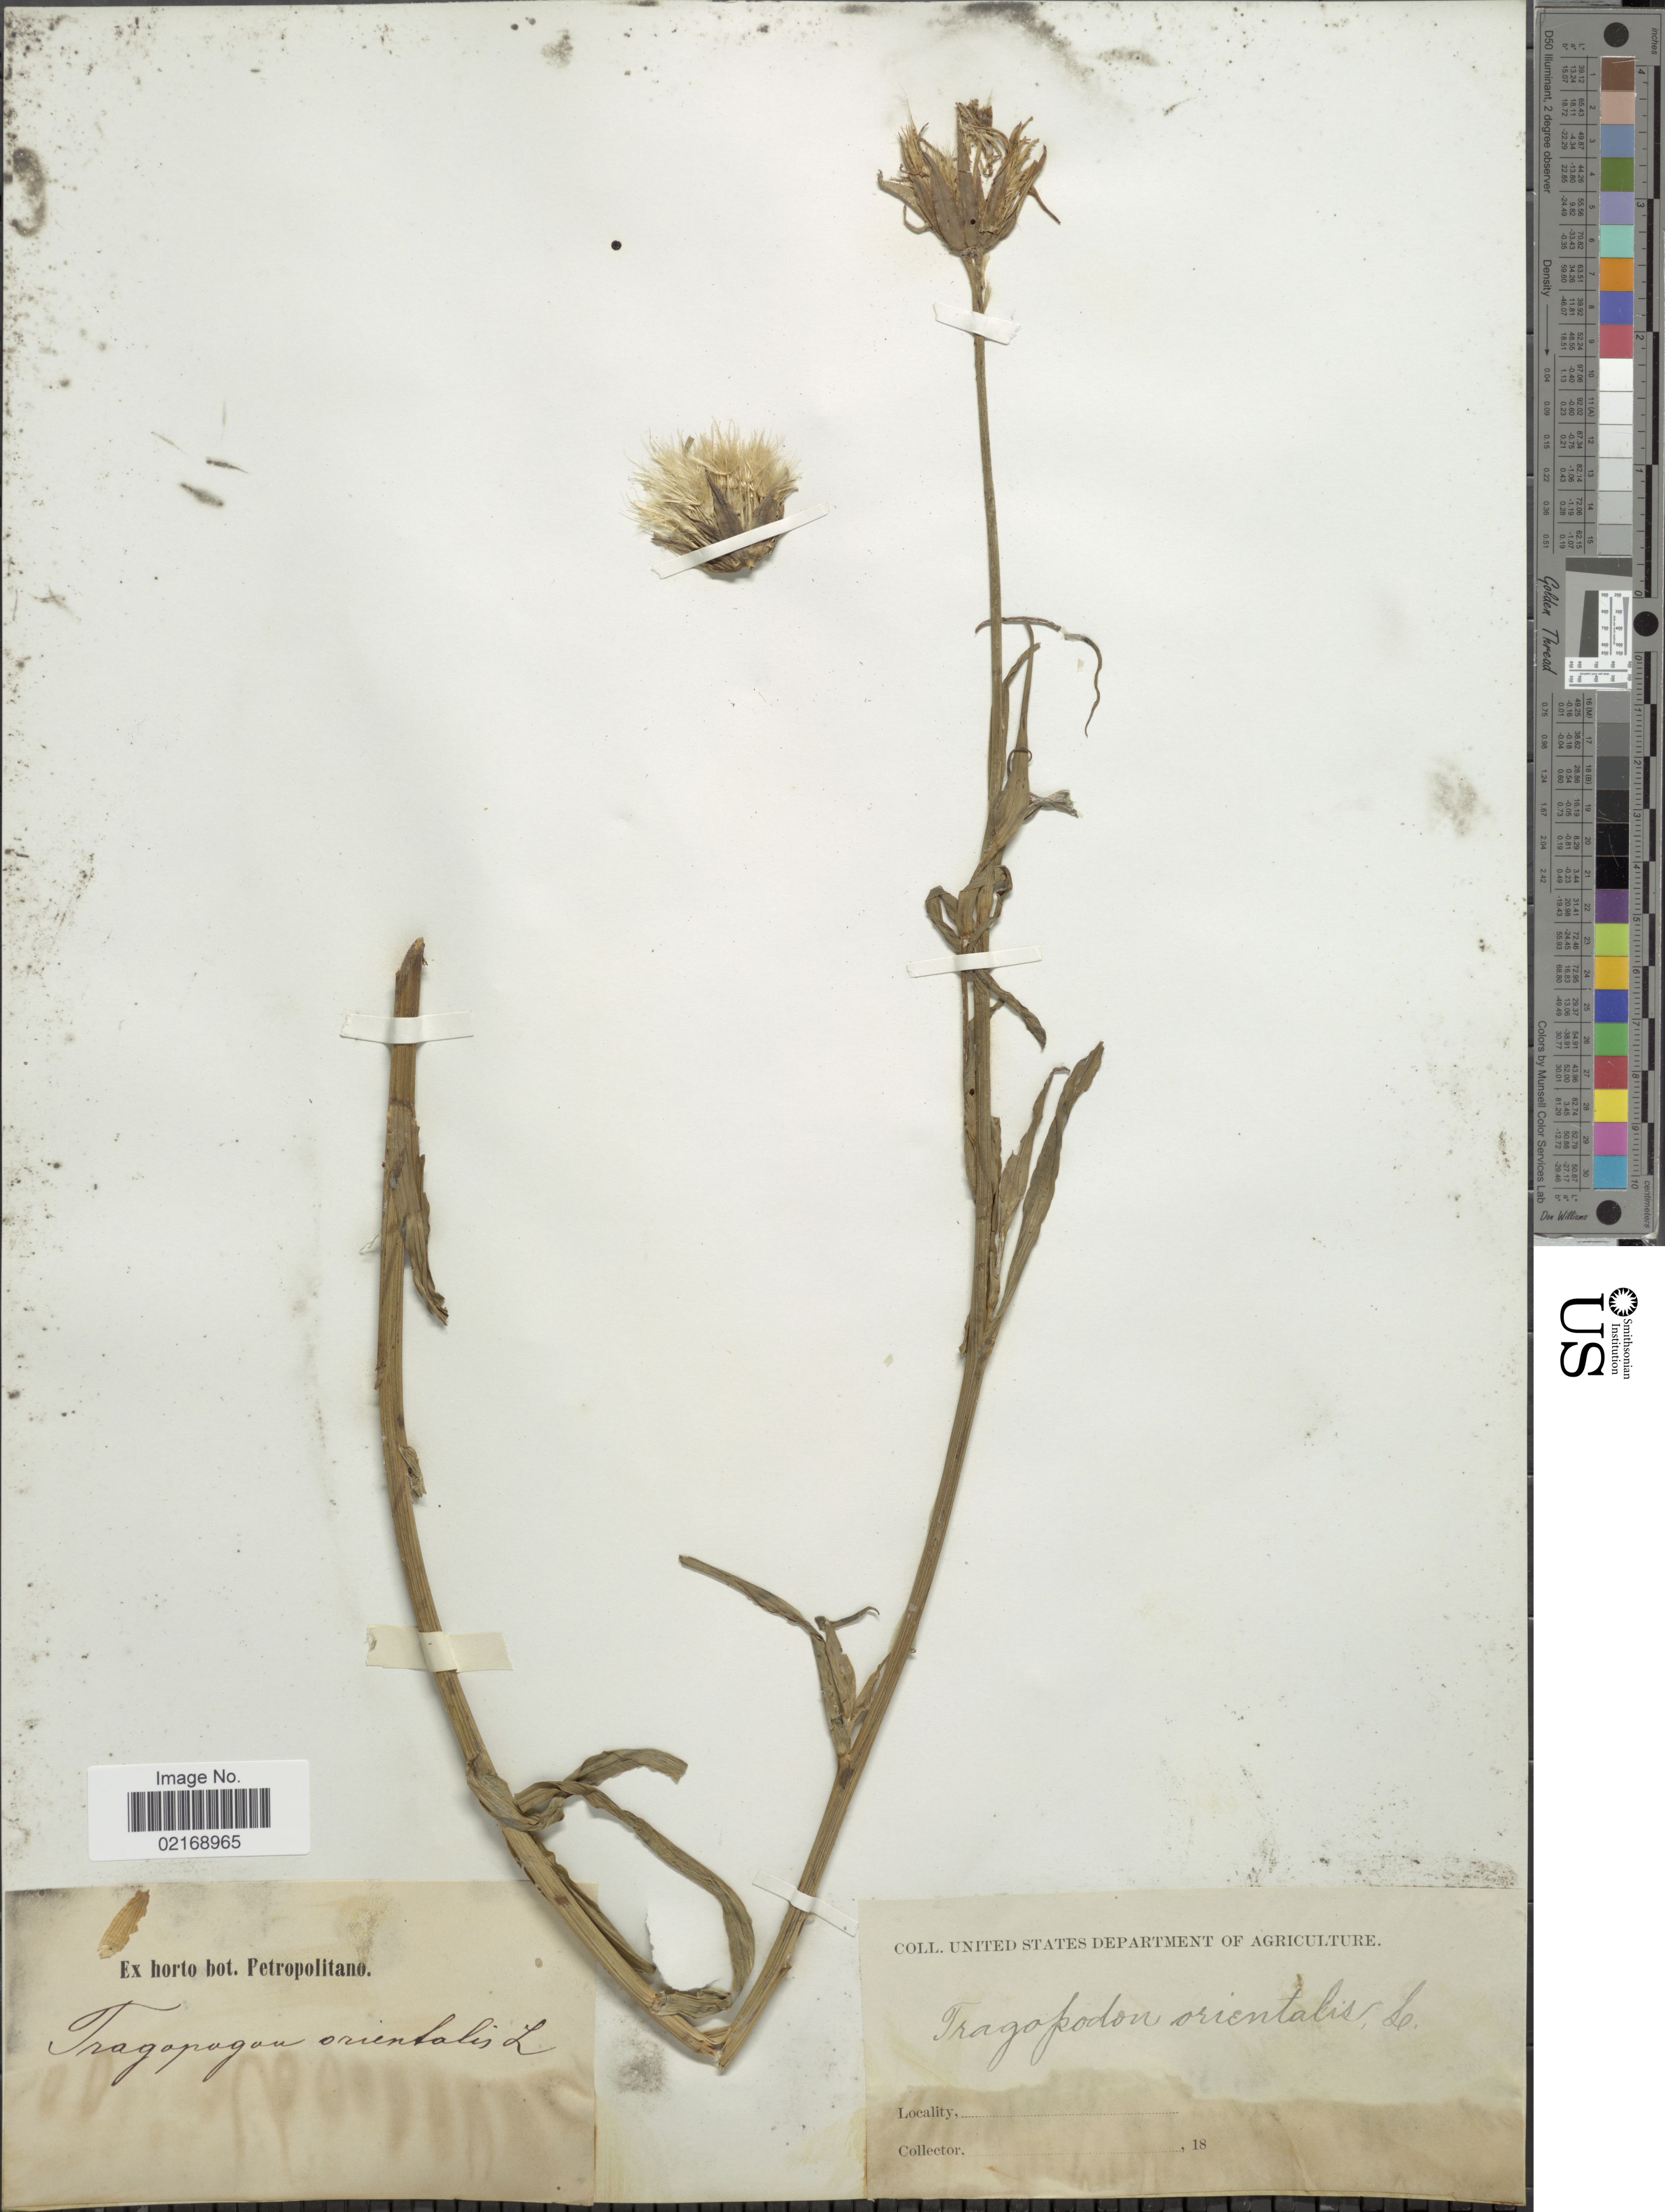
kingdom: Plantae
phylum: Tracheophyta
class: Magnoliopsida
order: Asterales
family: Asteraceae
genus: Tragopogon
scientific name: Tragopogon orientalis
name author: L.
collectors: ex Horto Bot. Petropolitano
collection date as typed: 18